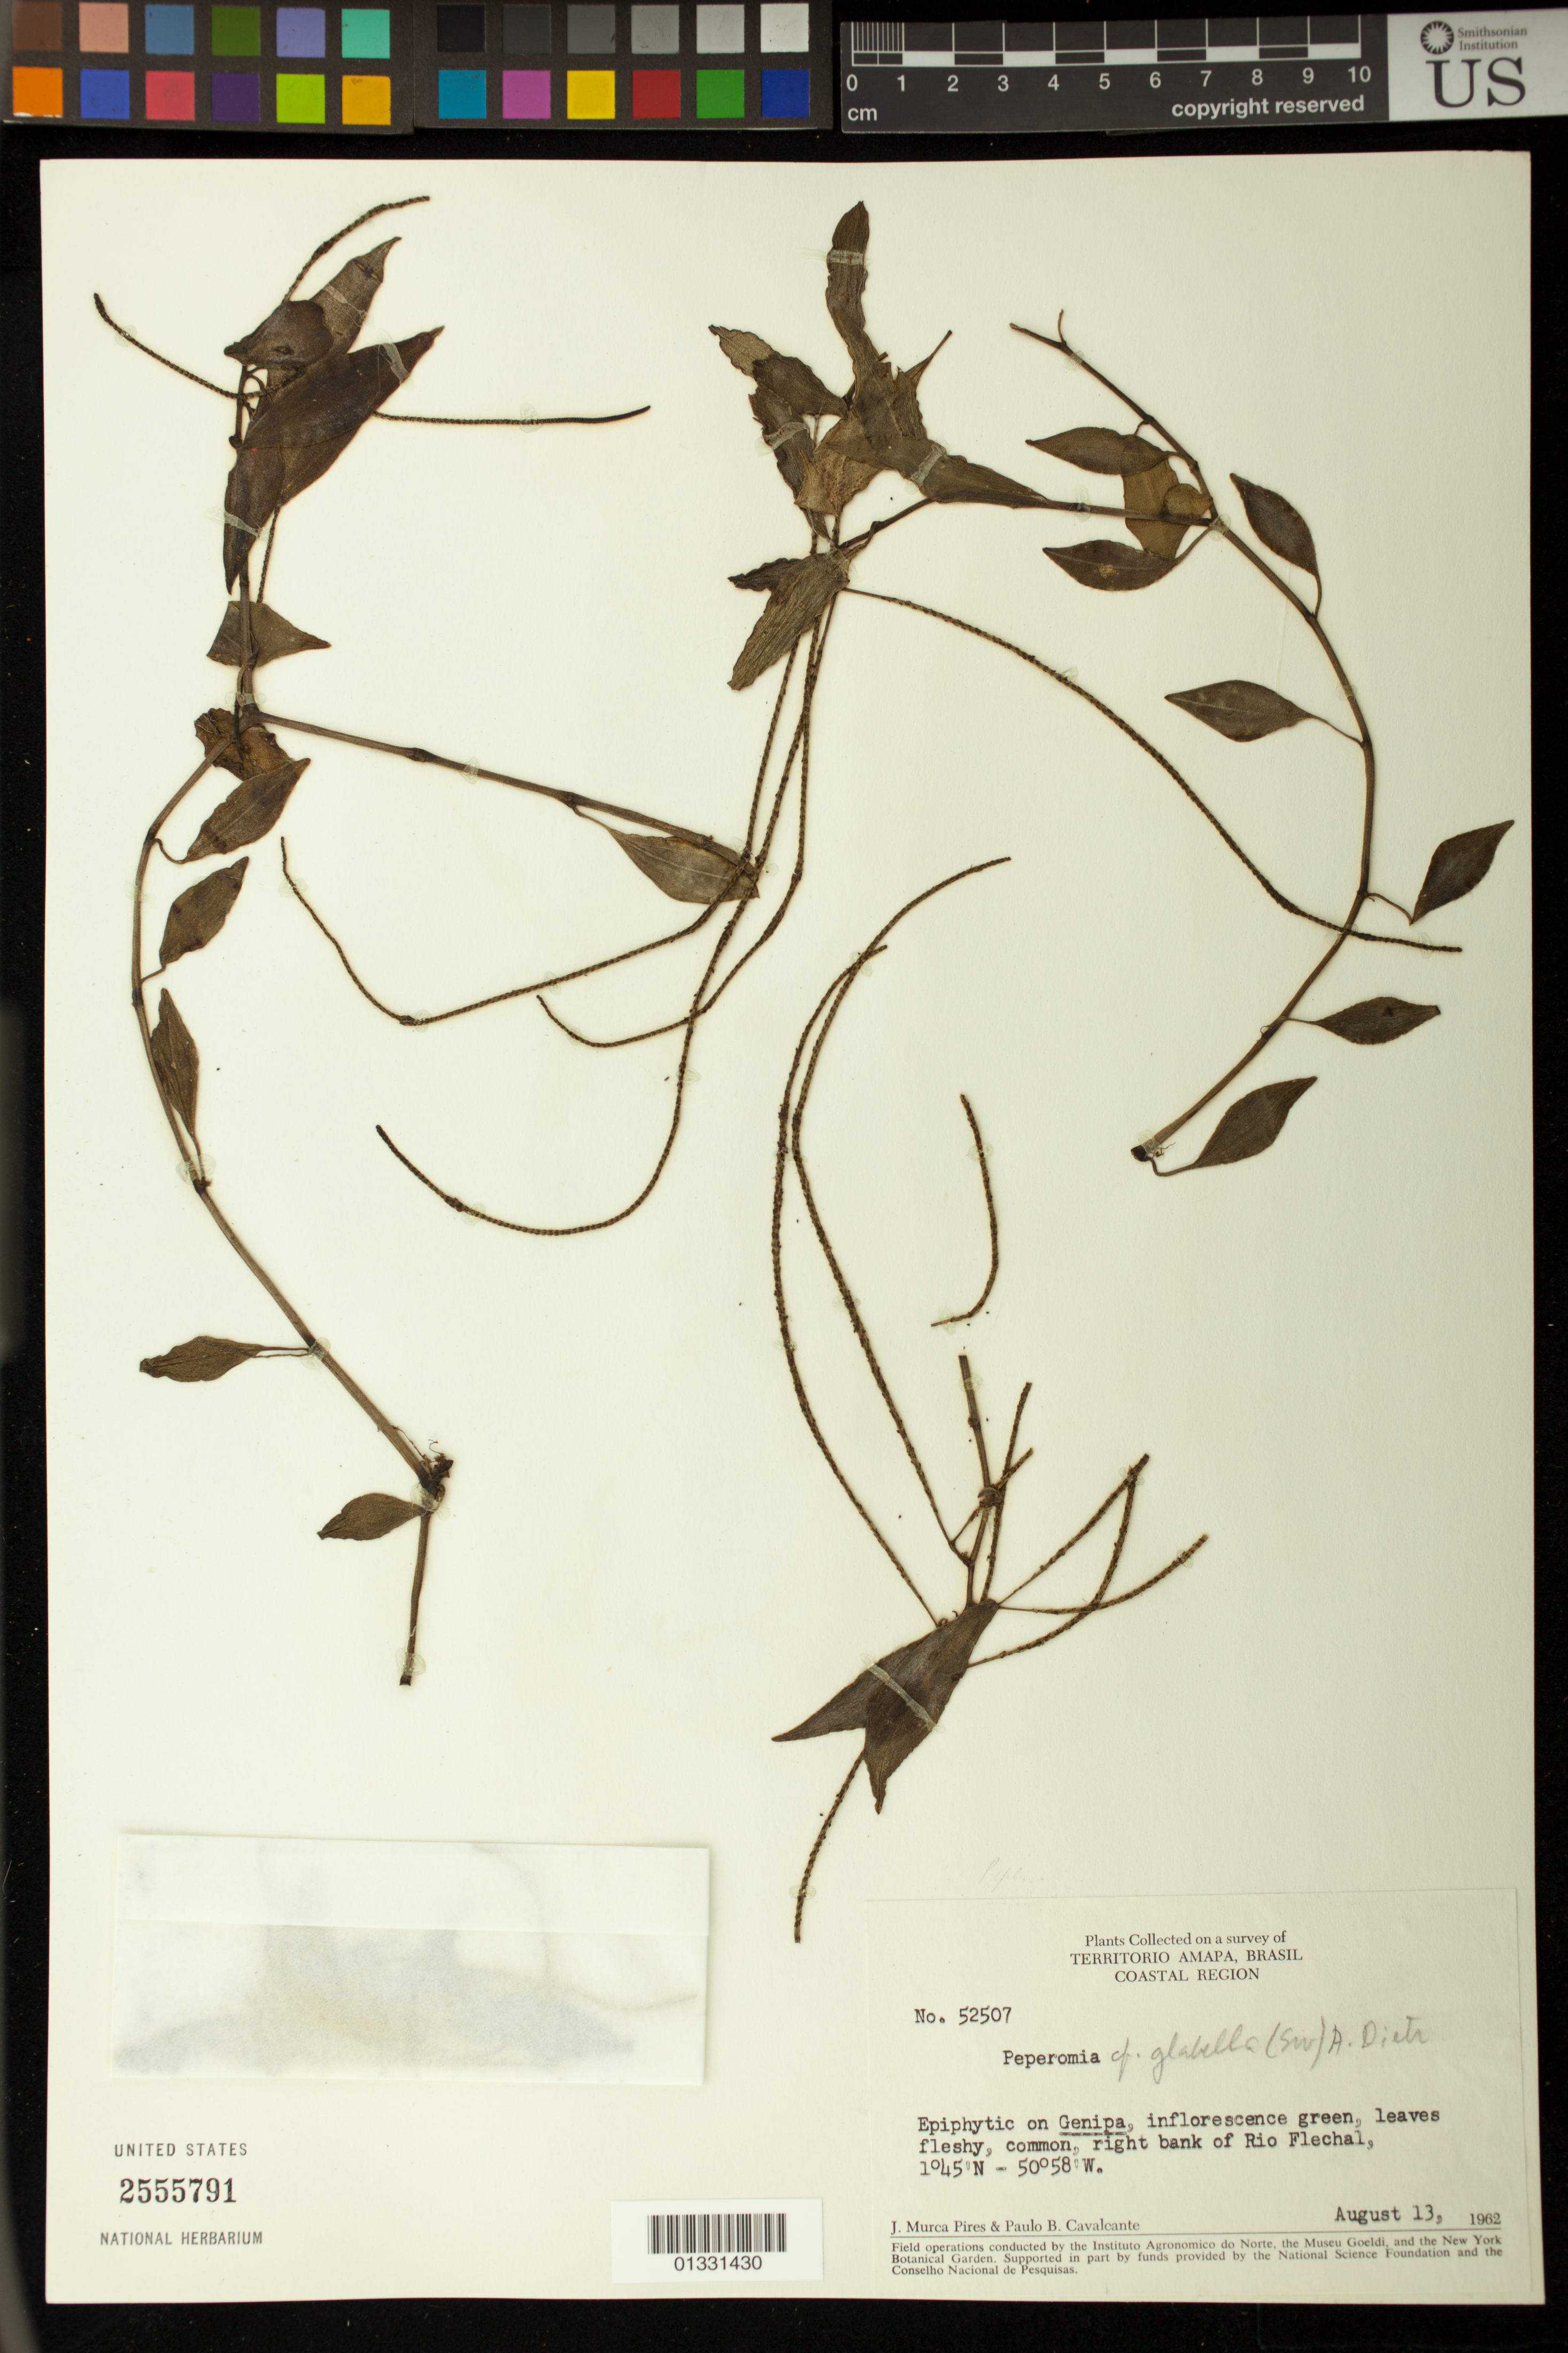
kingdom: Plantae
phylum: Tracheophyta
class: Magnoliopsida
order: Piperales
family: Piperaceae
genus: Peperomia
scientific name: Peperomia glabella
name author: (Sw.) A. Dietr.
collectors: J. M. Pires & P. B. Cavalcante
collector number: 52507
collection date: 1962-08-13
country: Brazil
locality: Right bank of Rio Flechal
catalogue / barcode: US 2555791